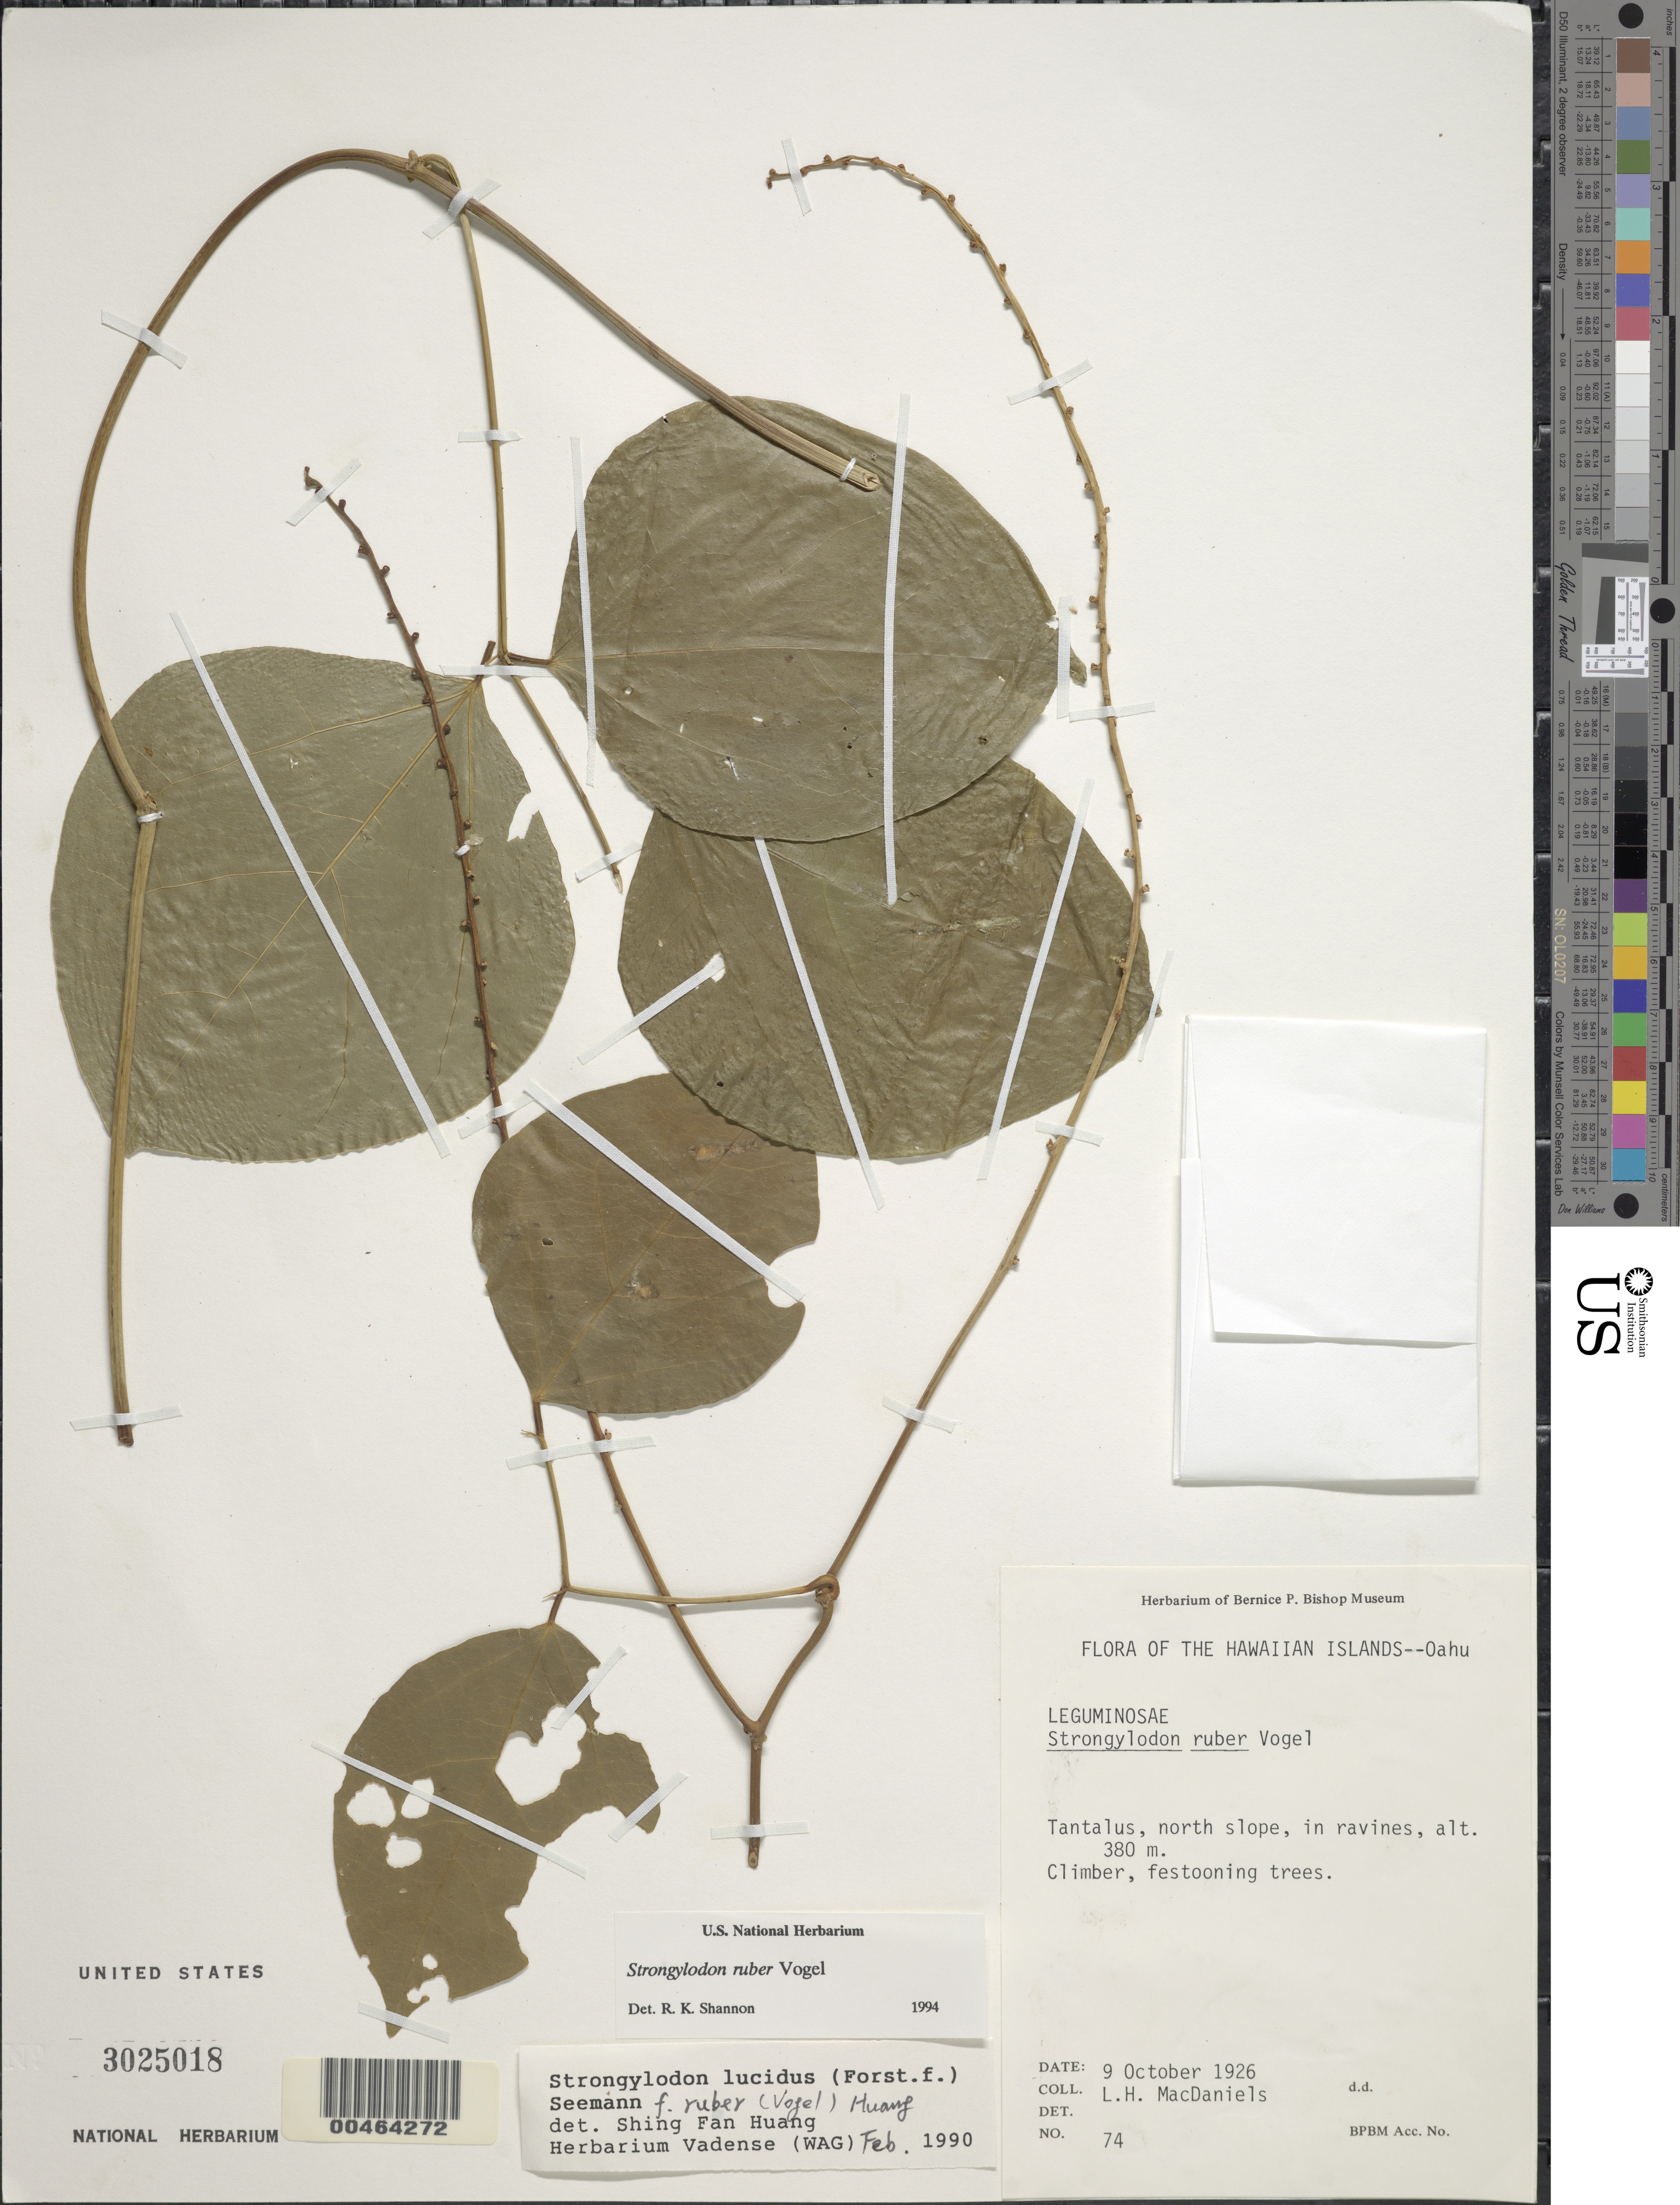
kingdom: Plantae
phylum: Tracheophyta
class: Magnoliopsida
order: Fabales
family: Fabaceae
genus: Strongylodon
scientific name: Strongylodon ruber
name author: Vogel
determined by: Shannon, R. K., (UNITED STATES)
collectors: L. MacDaniels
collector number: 74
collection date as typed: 9 Oct 1926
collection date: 1926-10-09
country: United States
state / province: Hawaii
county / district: Honolulu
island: Oahu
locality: Tantalus, north slope, in ravines.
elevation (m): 380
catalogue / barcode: US 3025018